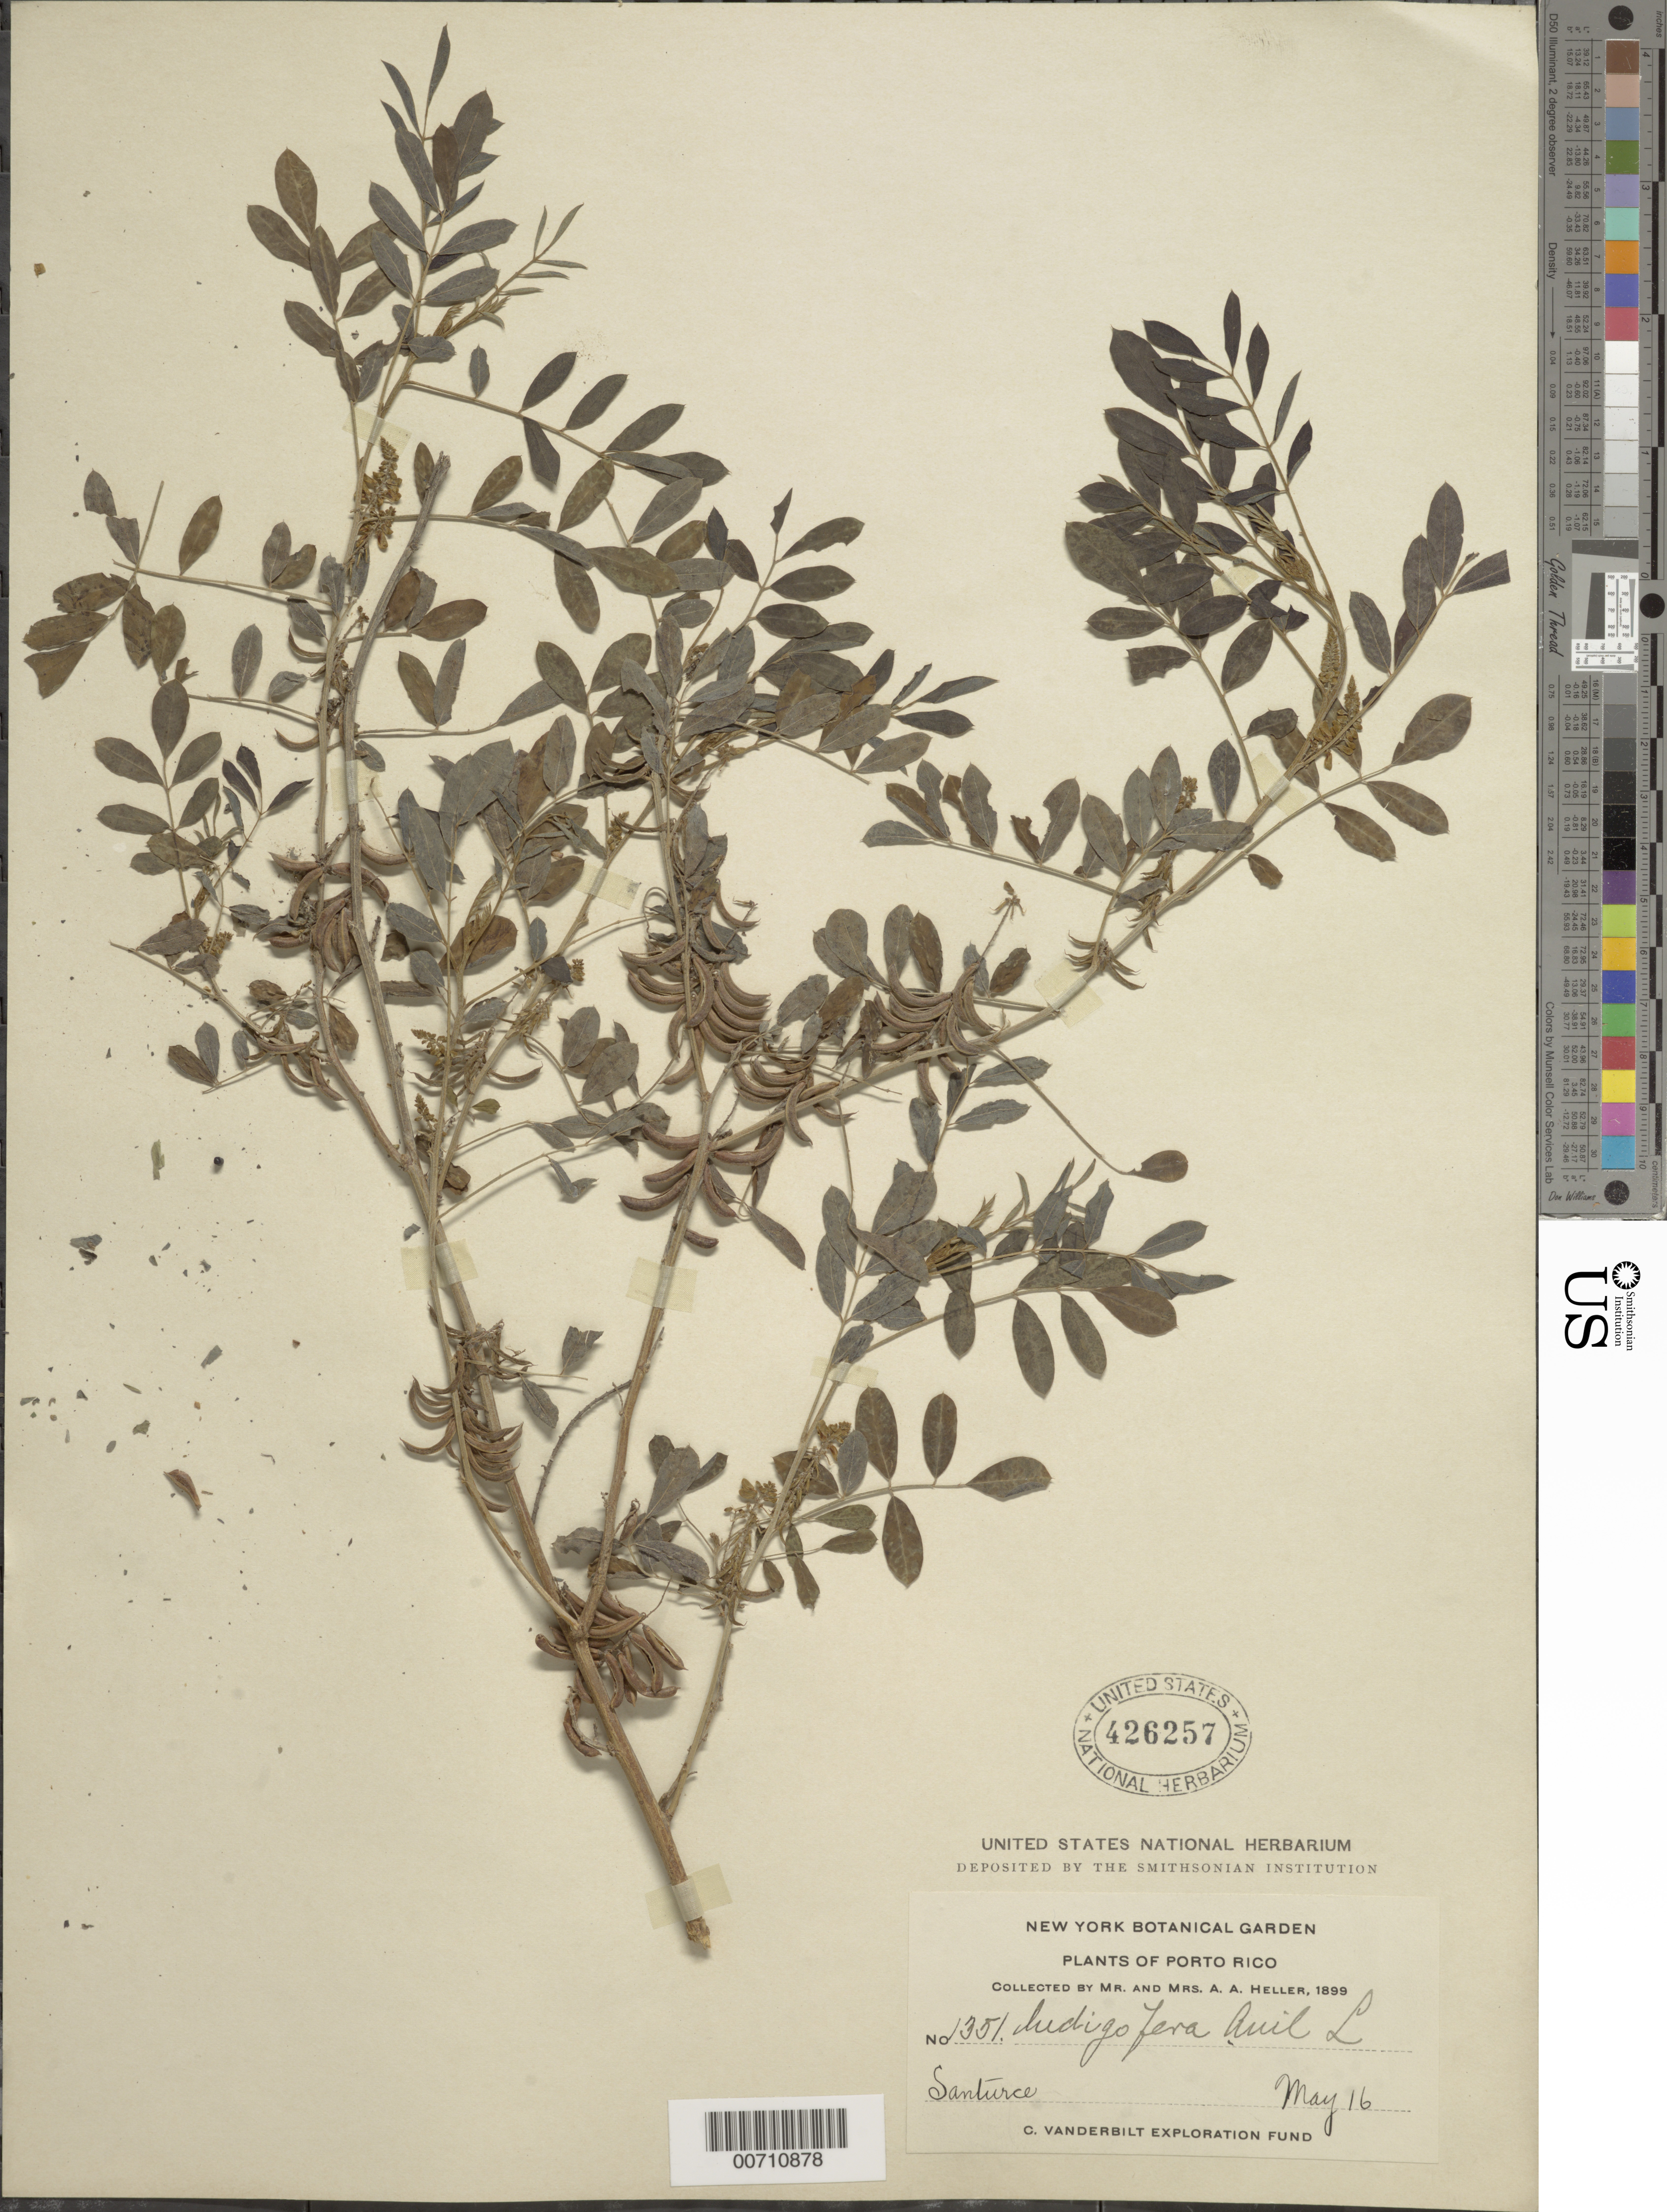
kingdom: Plantae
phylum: Tracheophyta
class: Magnoliopsida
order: Fabales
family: Fabaceae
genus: Indigofera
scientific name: Indigofera suffruticosa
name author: Mill.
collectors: A. A. Heller & -- Heller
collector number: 1351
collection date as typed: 16 May 1899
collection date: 1899-05-16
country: Puerto Rico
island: Greater Antilles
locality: Santurce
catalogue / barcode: US 426257